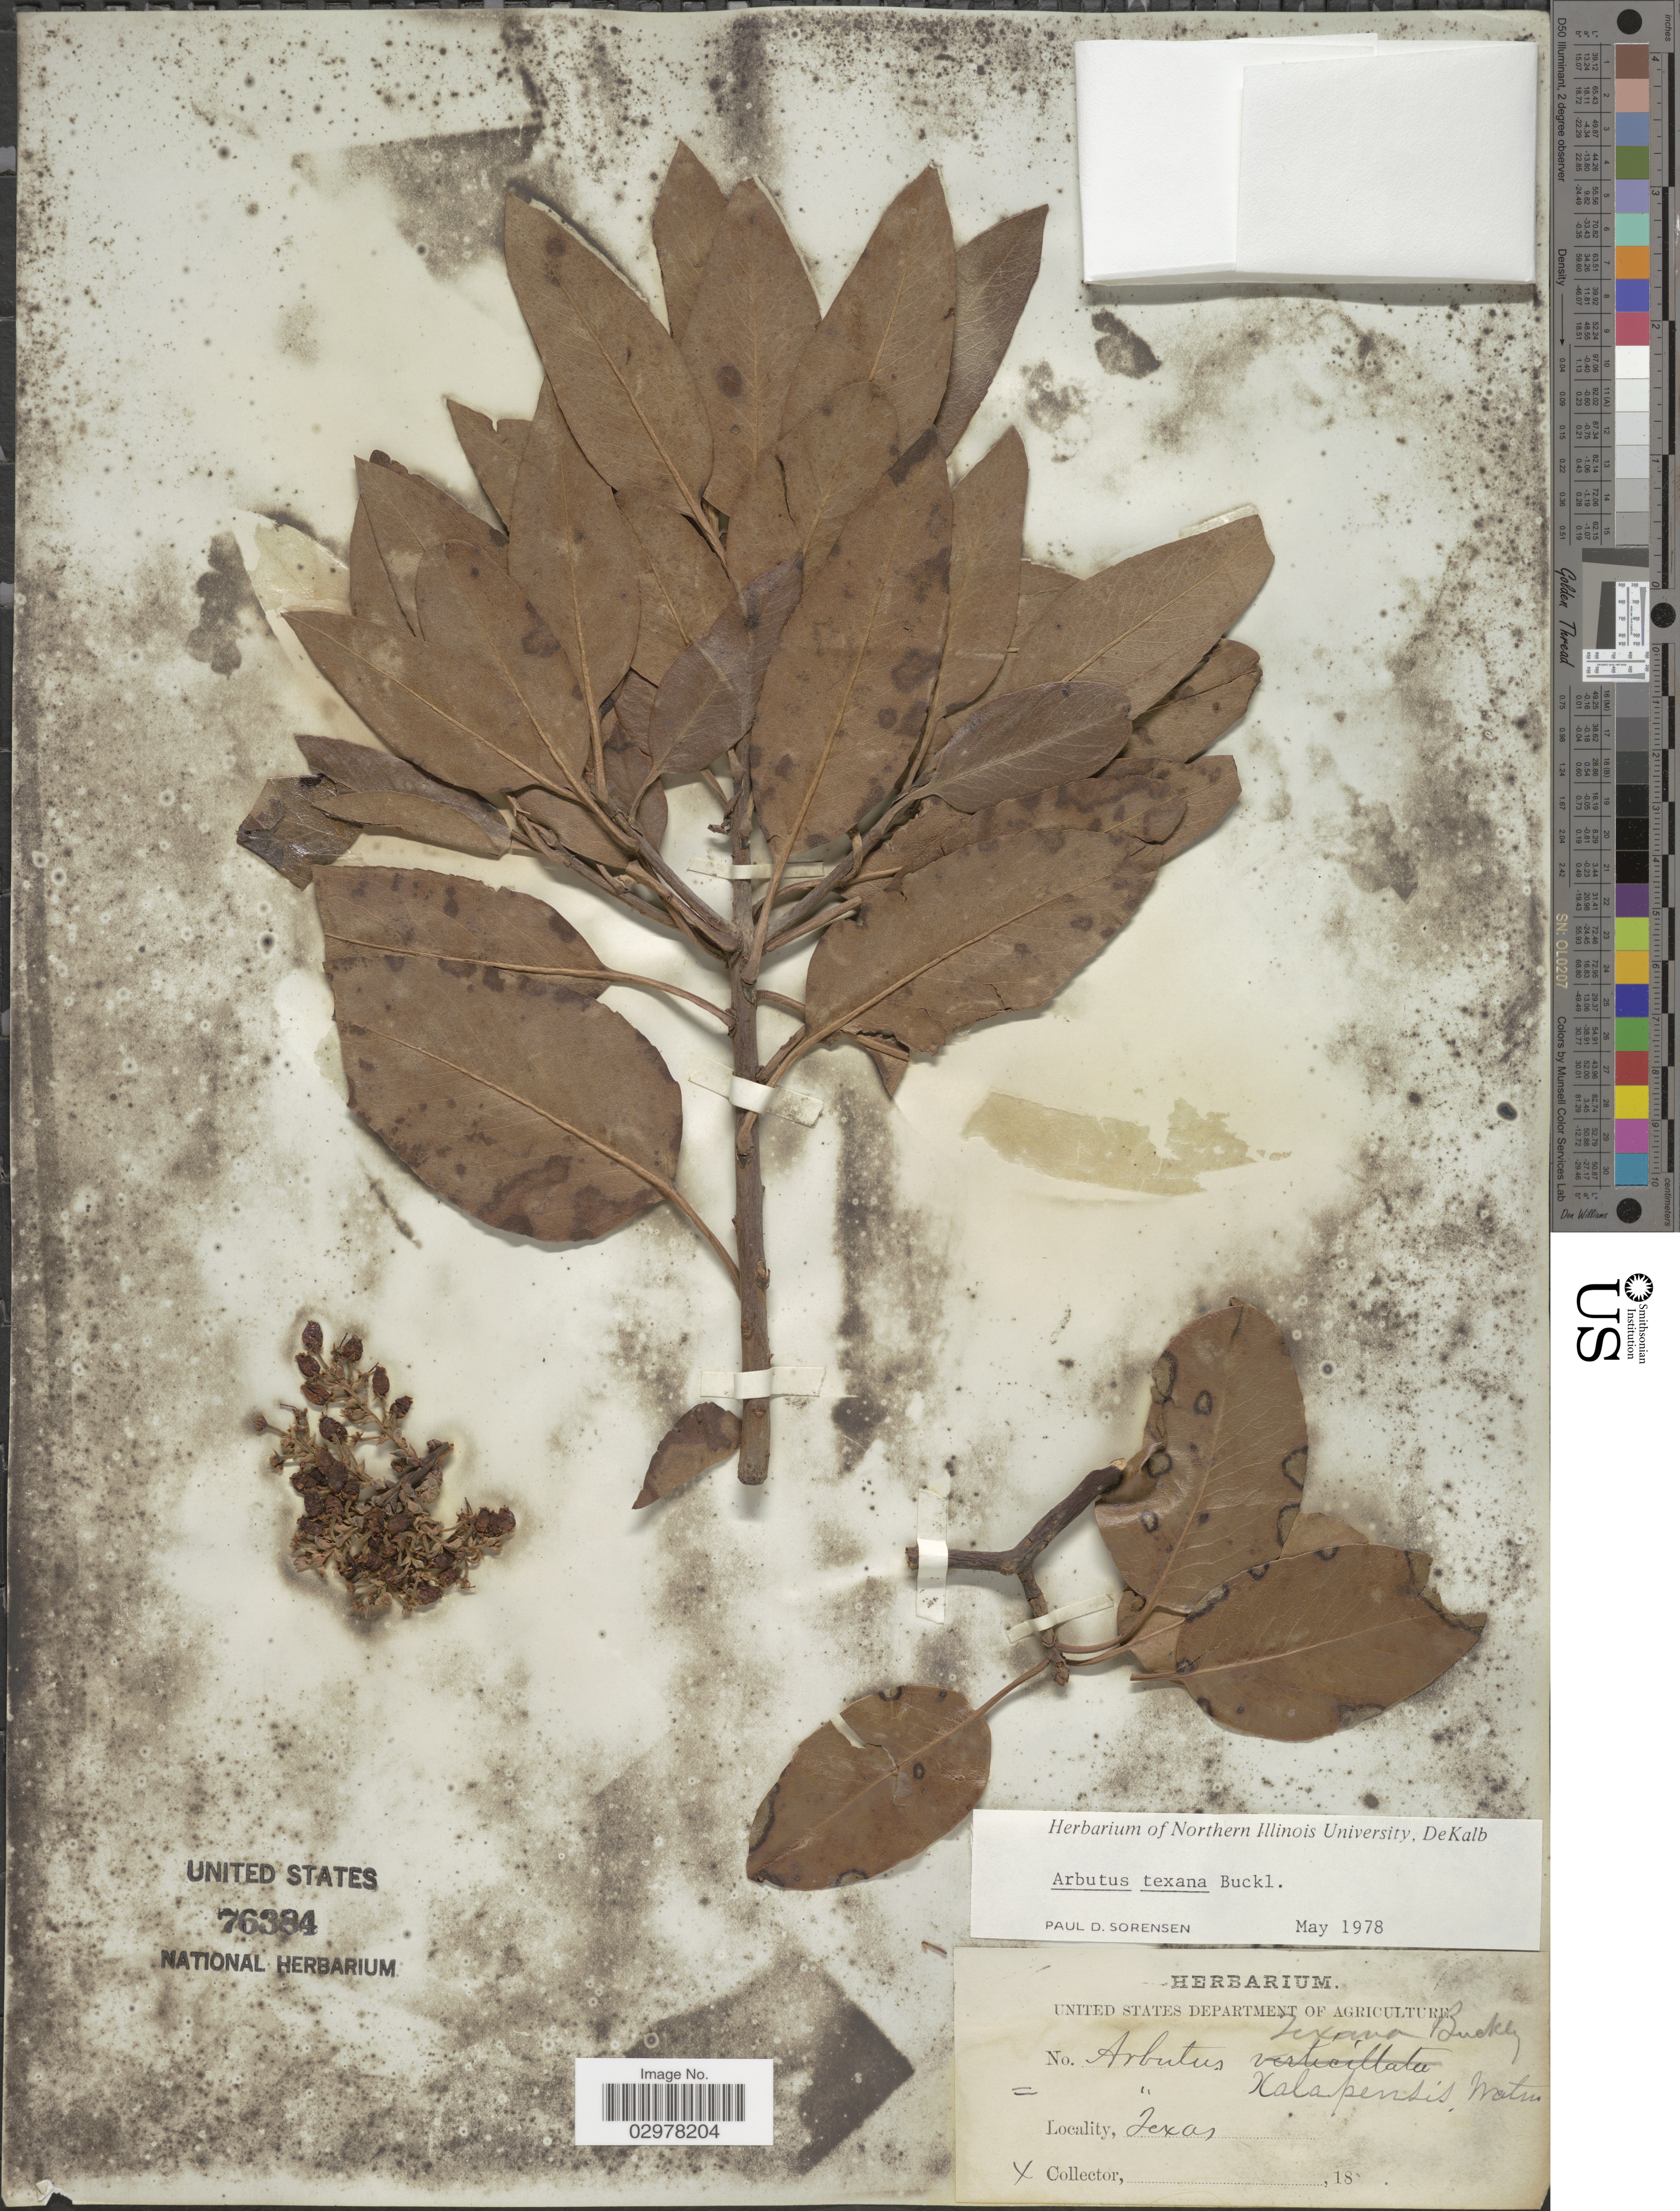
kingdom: Plantae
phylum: Tracheophyta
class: Magnoliopsida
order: Ericales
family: Ericaceae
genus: Arbutus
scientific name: Arbutus texana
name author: Buckley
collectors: ex herb. U. S. Department of Agriculture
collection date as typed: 18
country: United States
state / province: Texas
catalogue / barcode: US 76384